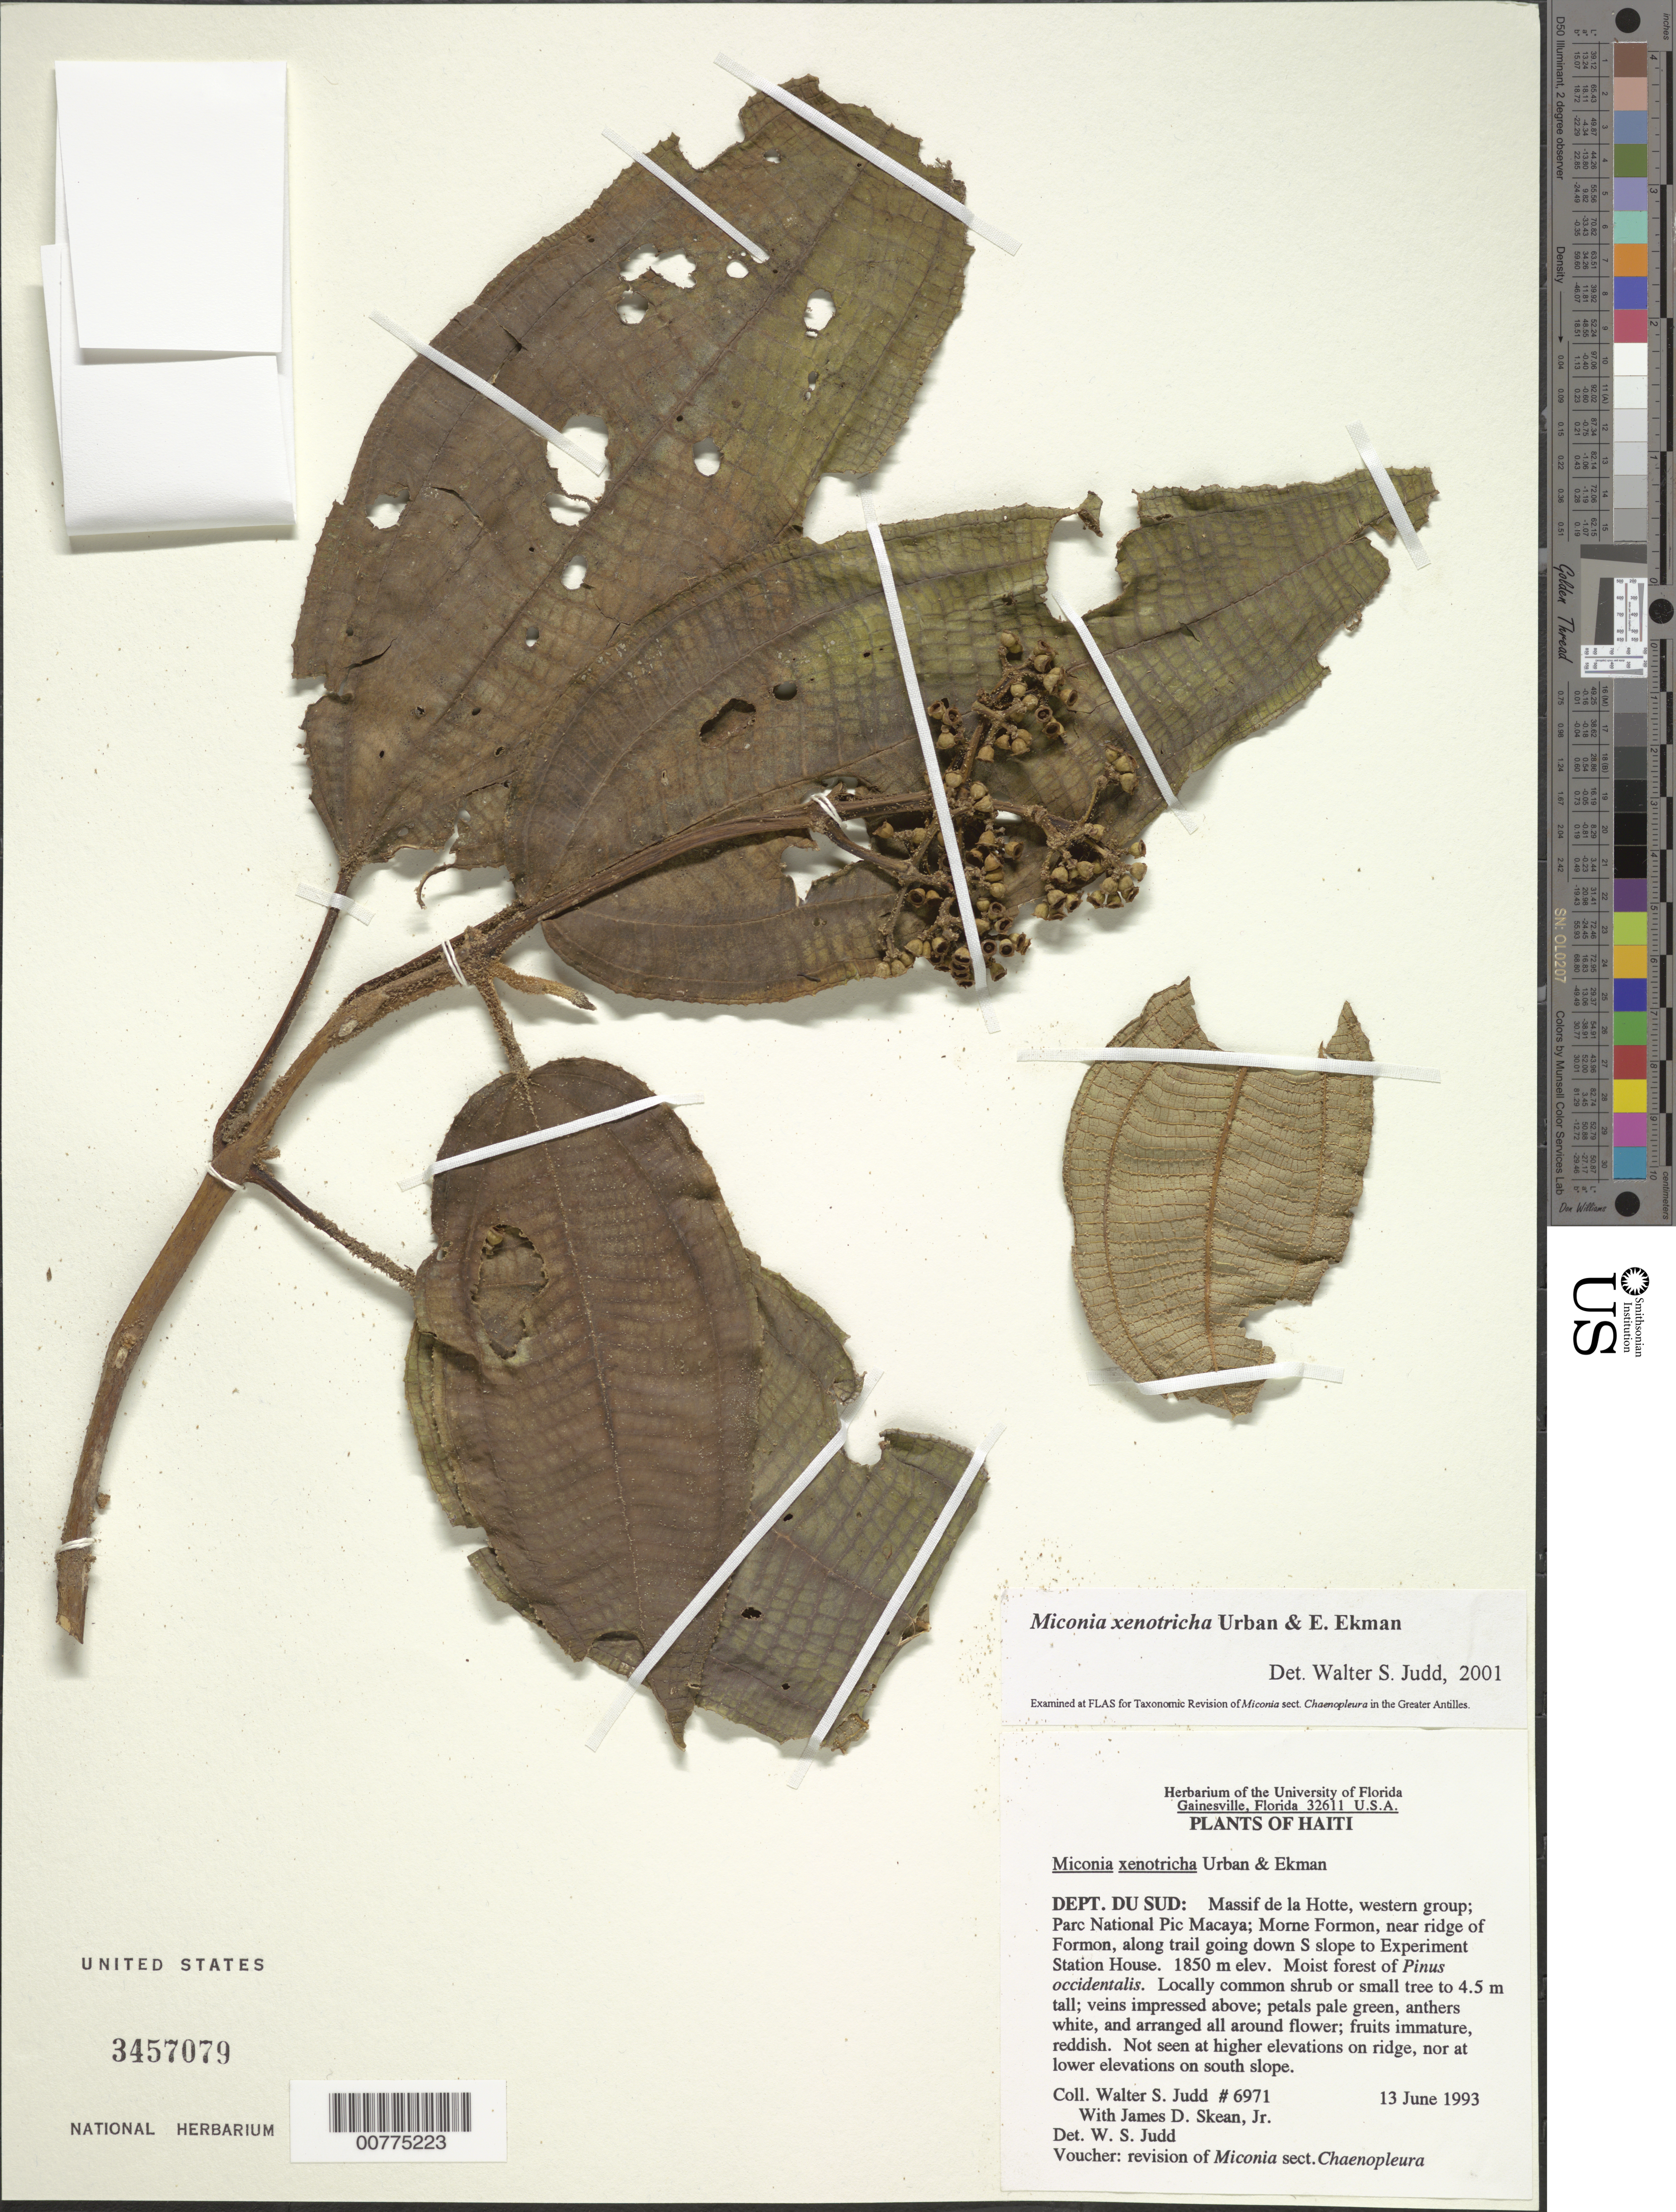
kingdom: Plantae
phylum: Tracheophyta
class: Magnoliopsida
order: Myrtales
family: Melastomataceae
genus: Miconia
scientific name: Miconia xenotricha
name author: Urb. & Ekman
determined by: Judd, Walter S.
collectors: W. S. Judd & J. D. Skean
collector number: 6971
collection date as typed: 13 Jun 1993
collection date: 1993-06-13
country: Haiti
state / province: Sud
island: Hispaniola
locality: Massif de la Hotte, western group, Parc National Pic Macaya, Morne Formon, near ridge of Formon, along trail going down S slope to Experiment Station House.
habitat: Moist forest of Pinus occidentalis.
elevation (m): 1850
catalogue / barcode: US 3457079